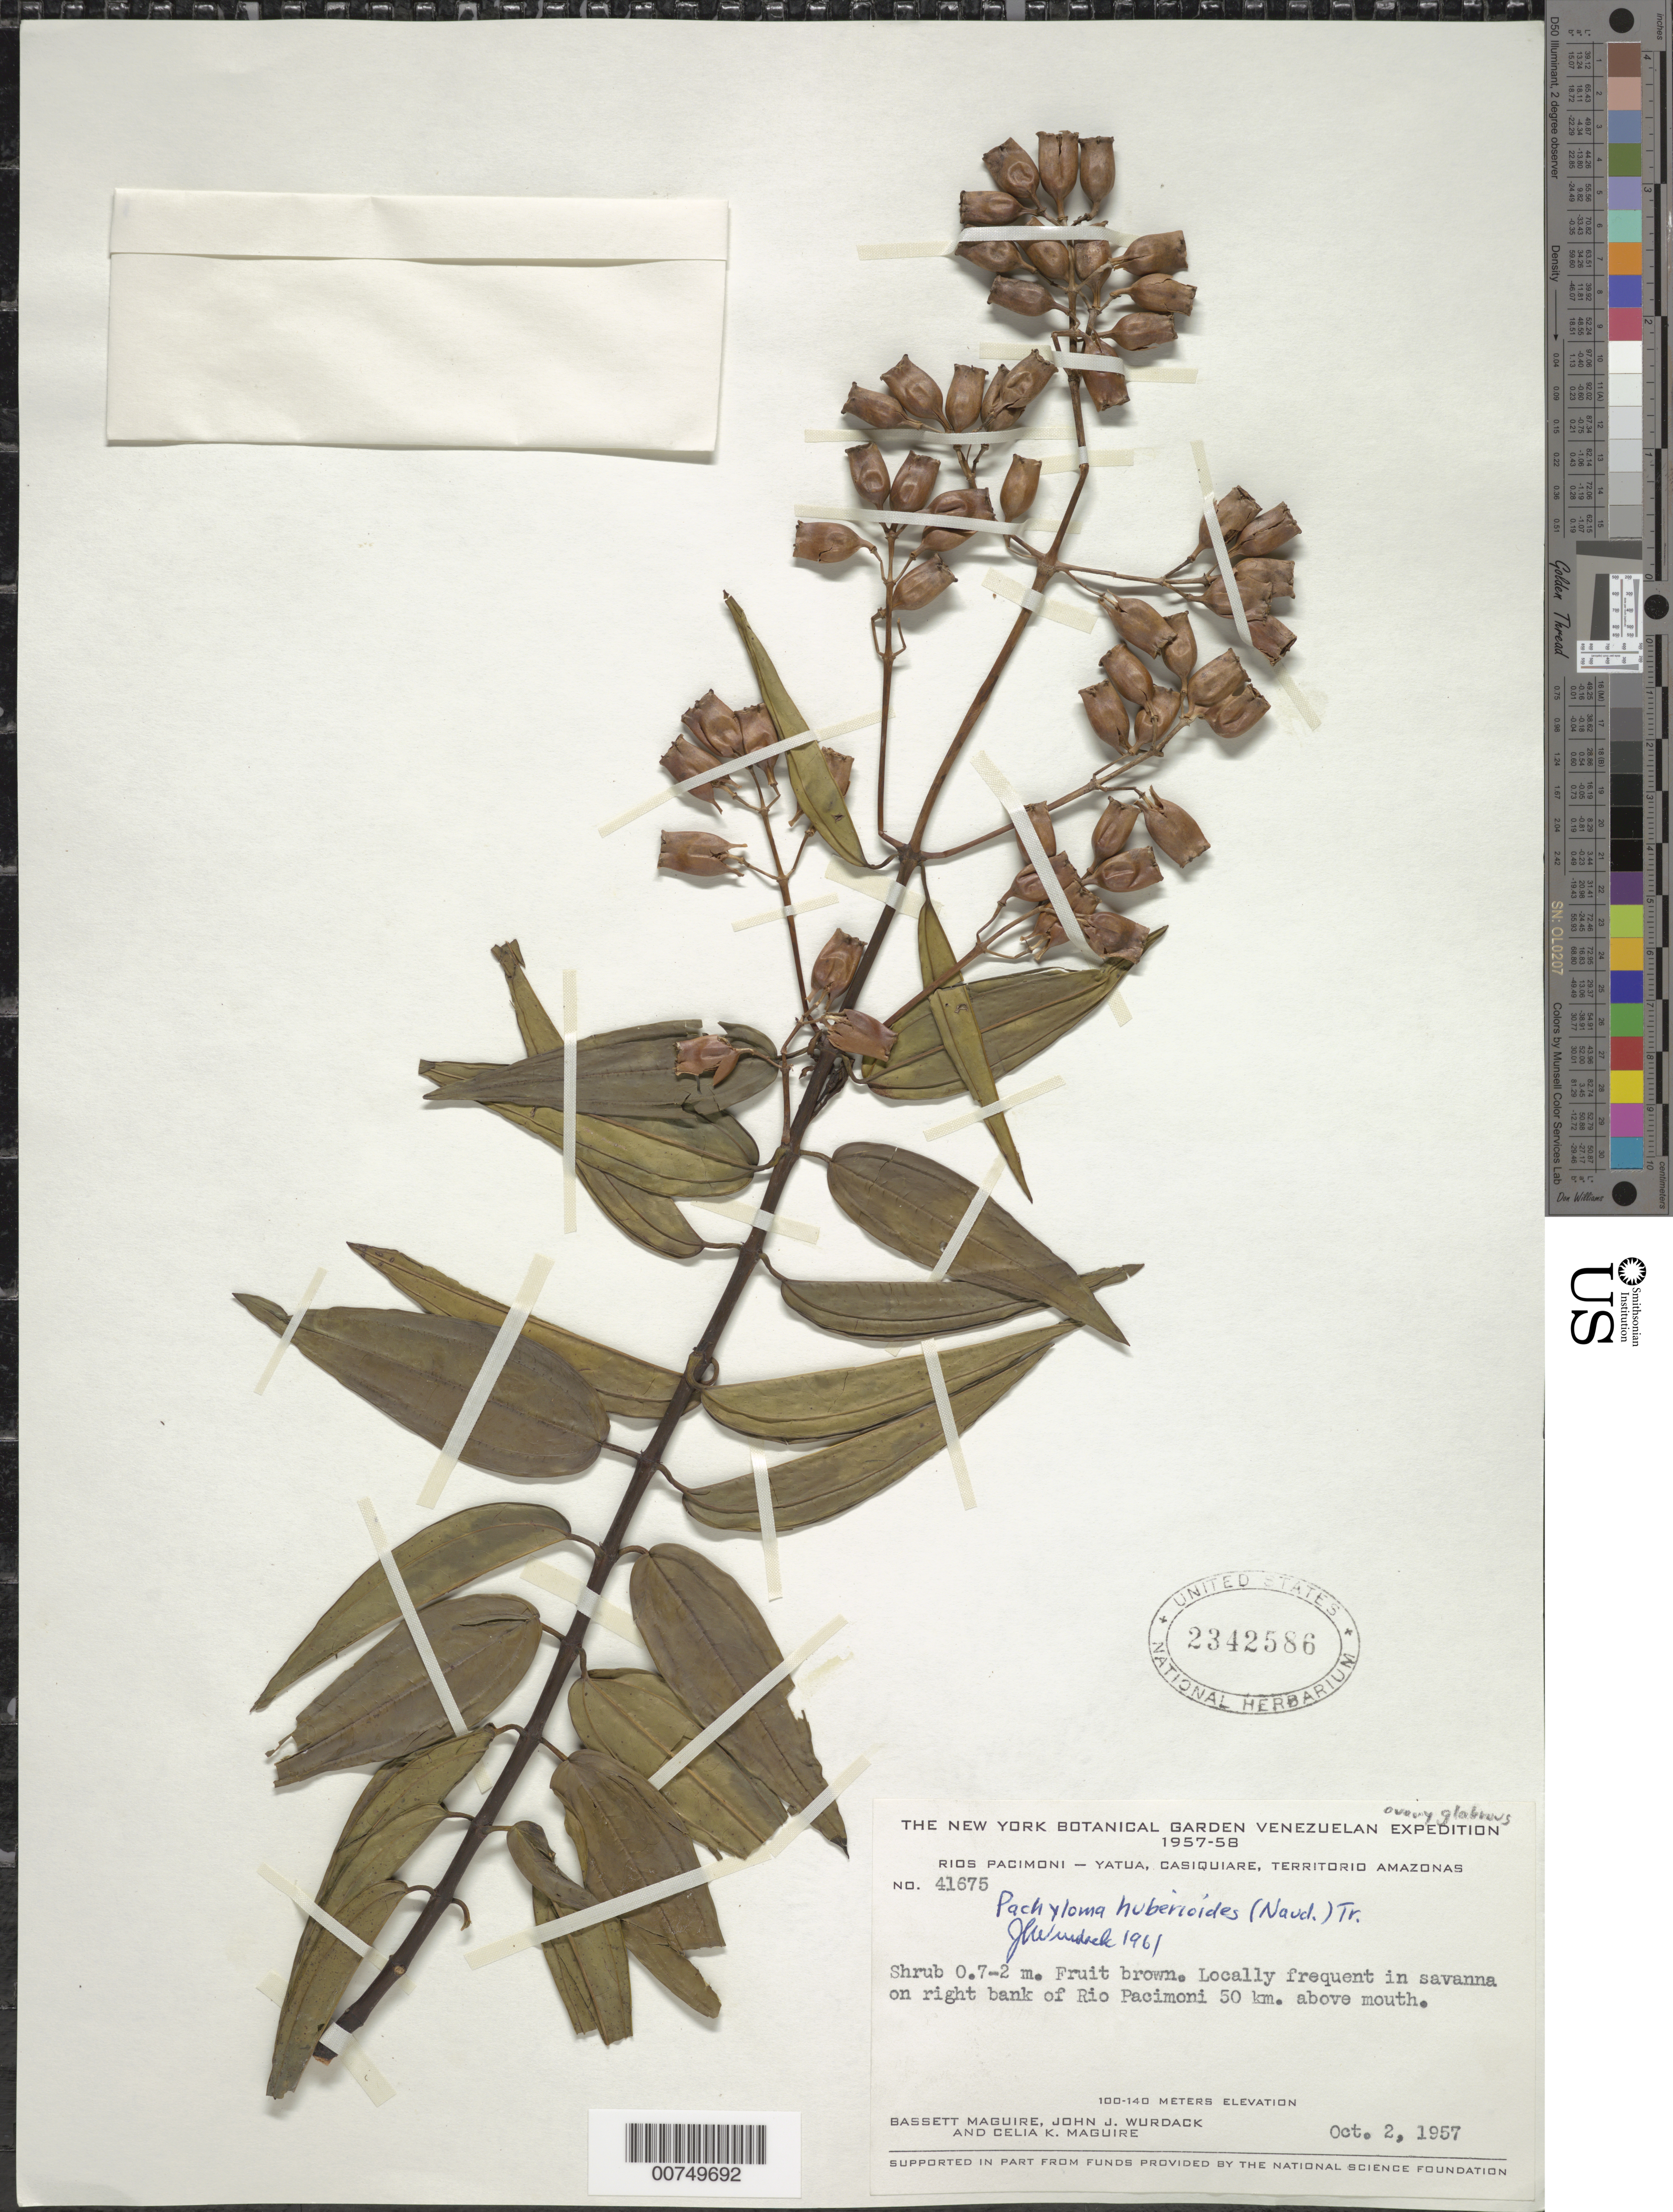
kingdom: Plantae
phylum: Tracheophyta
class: Magnoliopsida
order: Myrtales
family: Melastomataceae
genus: Pachyloma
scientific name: Pachyloma huberioides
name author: (Naudin) Triana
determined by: Wurdack, John J., (US), US (UNITED STATES)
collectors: B. Maguire, J. J. Wurdack & C. K. Maguire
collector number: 41675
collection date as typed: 2-Oct-57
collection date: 1957-10-02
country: Venezuela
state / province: Amazonas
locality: Sabana Pacimoni, right back of Río Pacimoni, 50 km above mouth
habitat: Savanna on riverbank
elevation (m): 100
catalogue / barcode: US 2342586